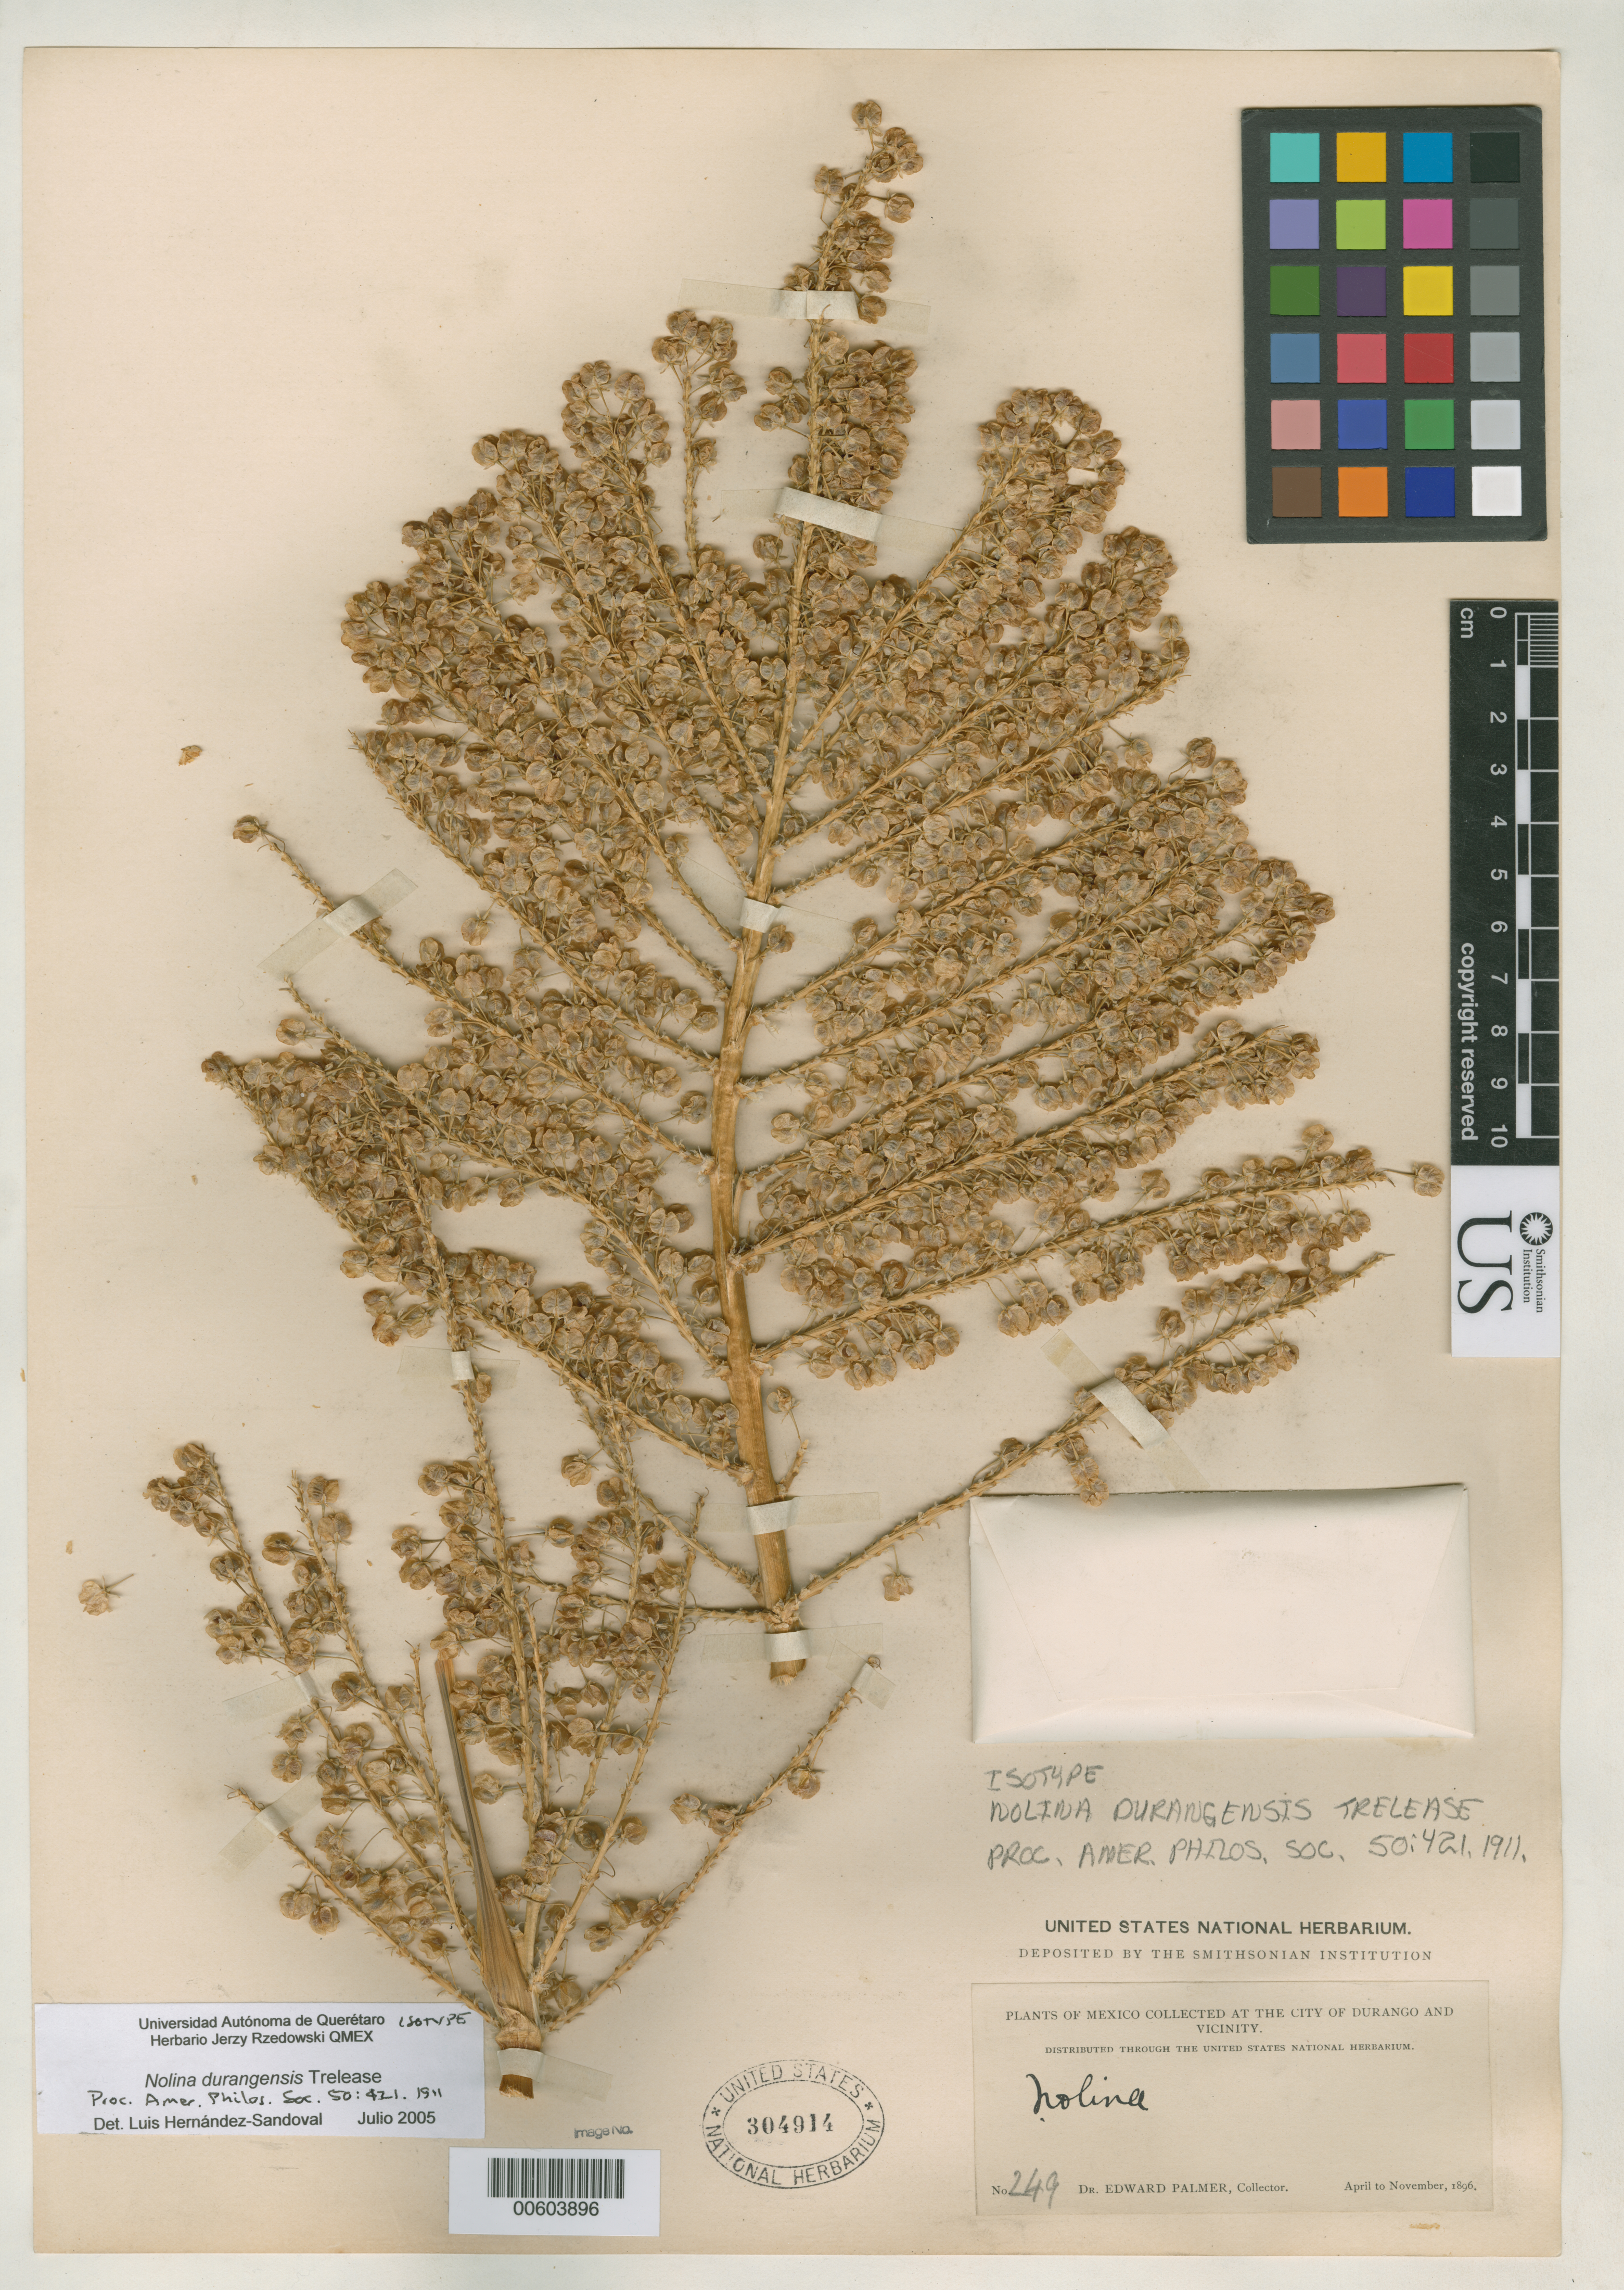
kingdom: Plantae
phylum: Tracheophyta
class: Liliopsida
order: Asparagales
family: Asparagaceae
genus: Nolina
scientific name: Nolina durangensis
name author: Trel.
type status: Isotype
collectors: E. Palmer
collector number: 249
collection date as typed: Apr 1896 to -- Nov 1896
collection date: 1896-04/1896-11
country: Mexico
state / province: Durango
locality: City of Durango & vicinity.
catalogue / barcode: US 304914